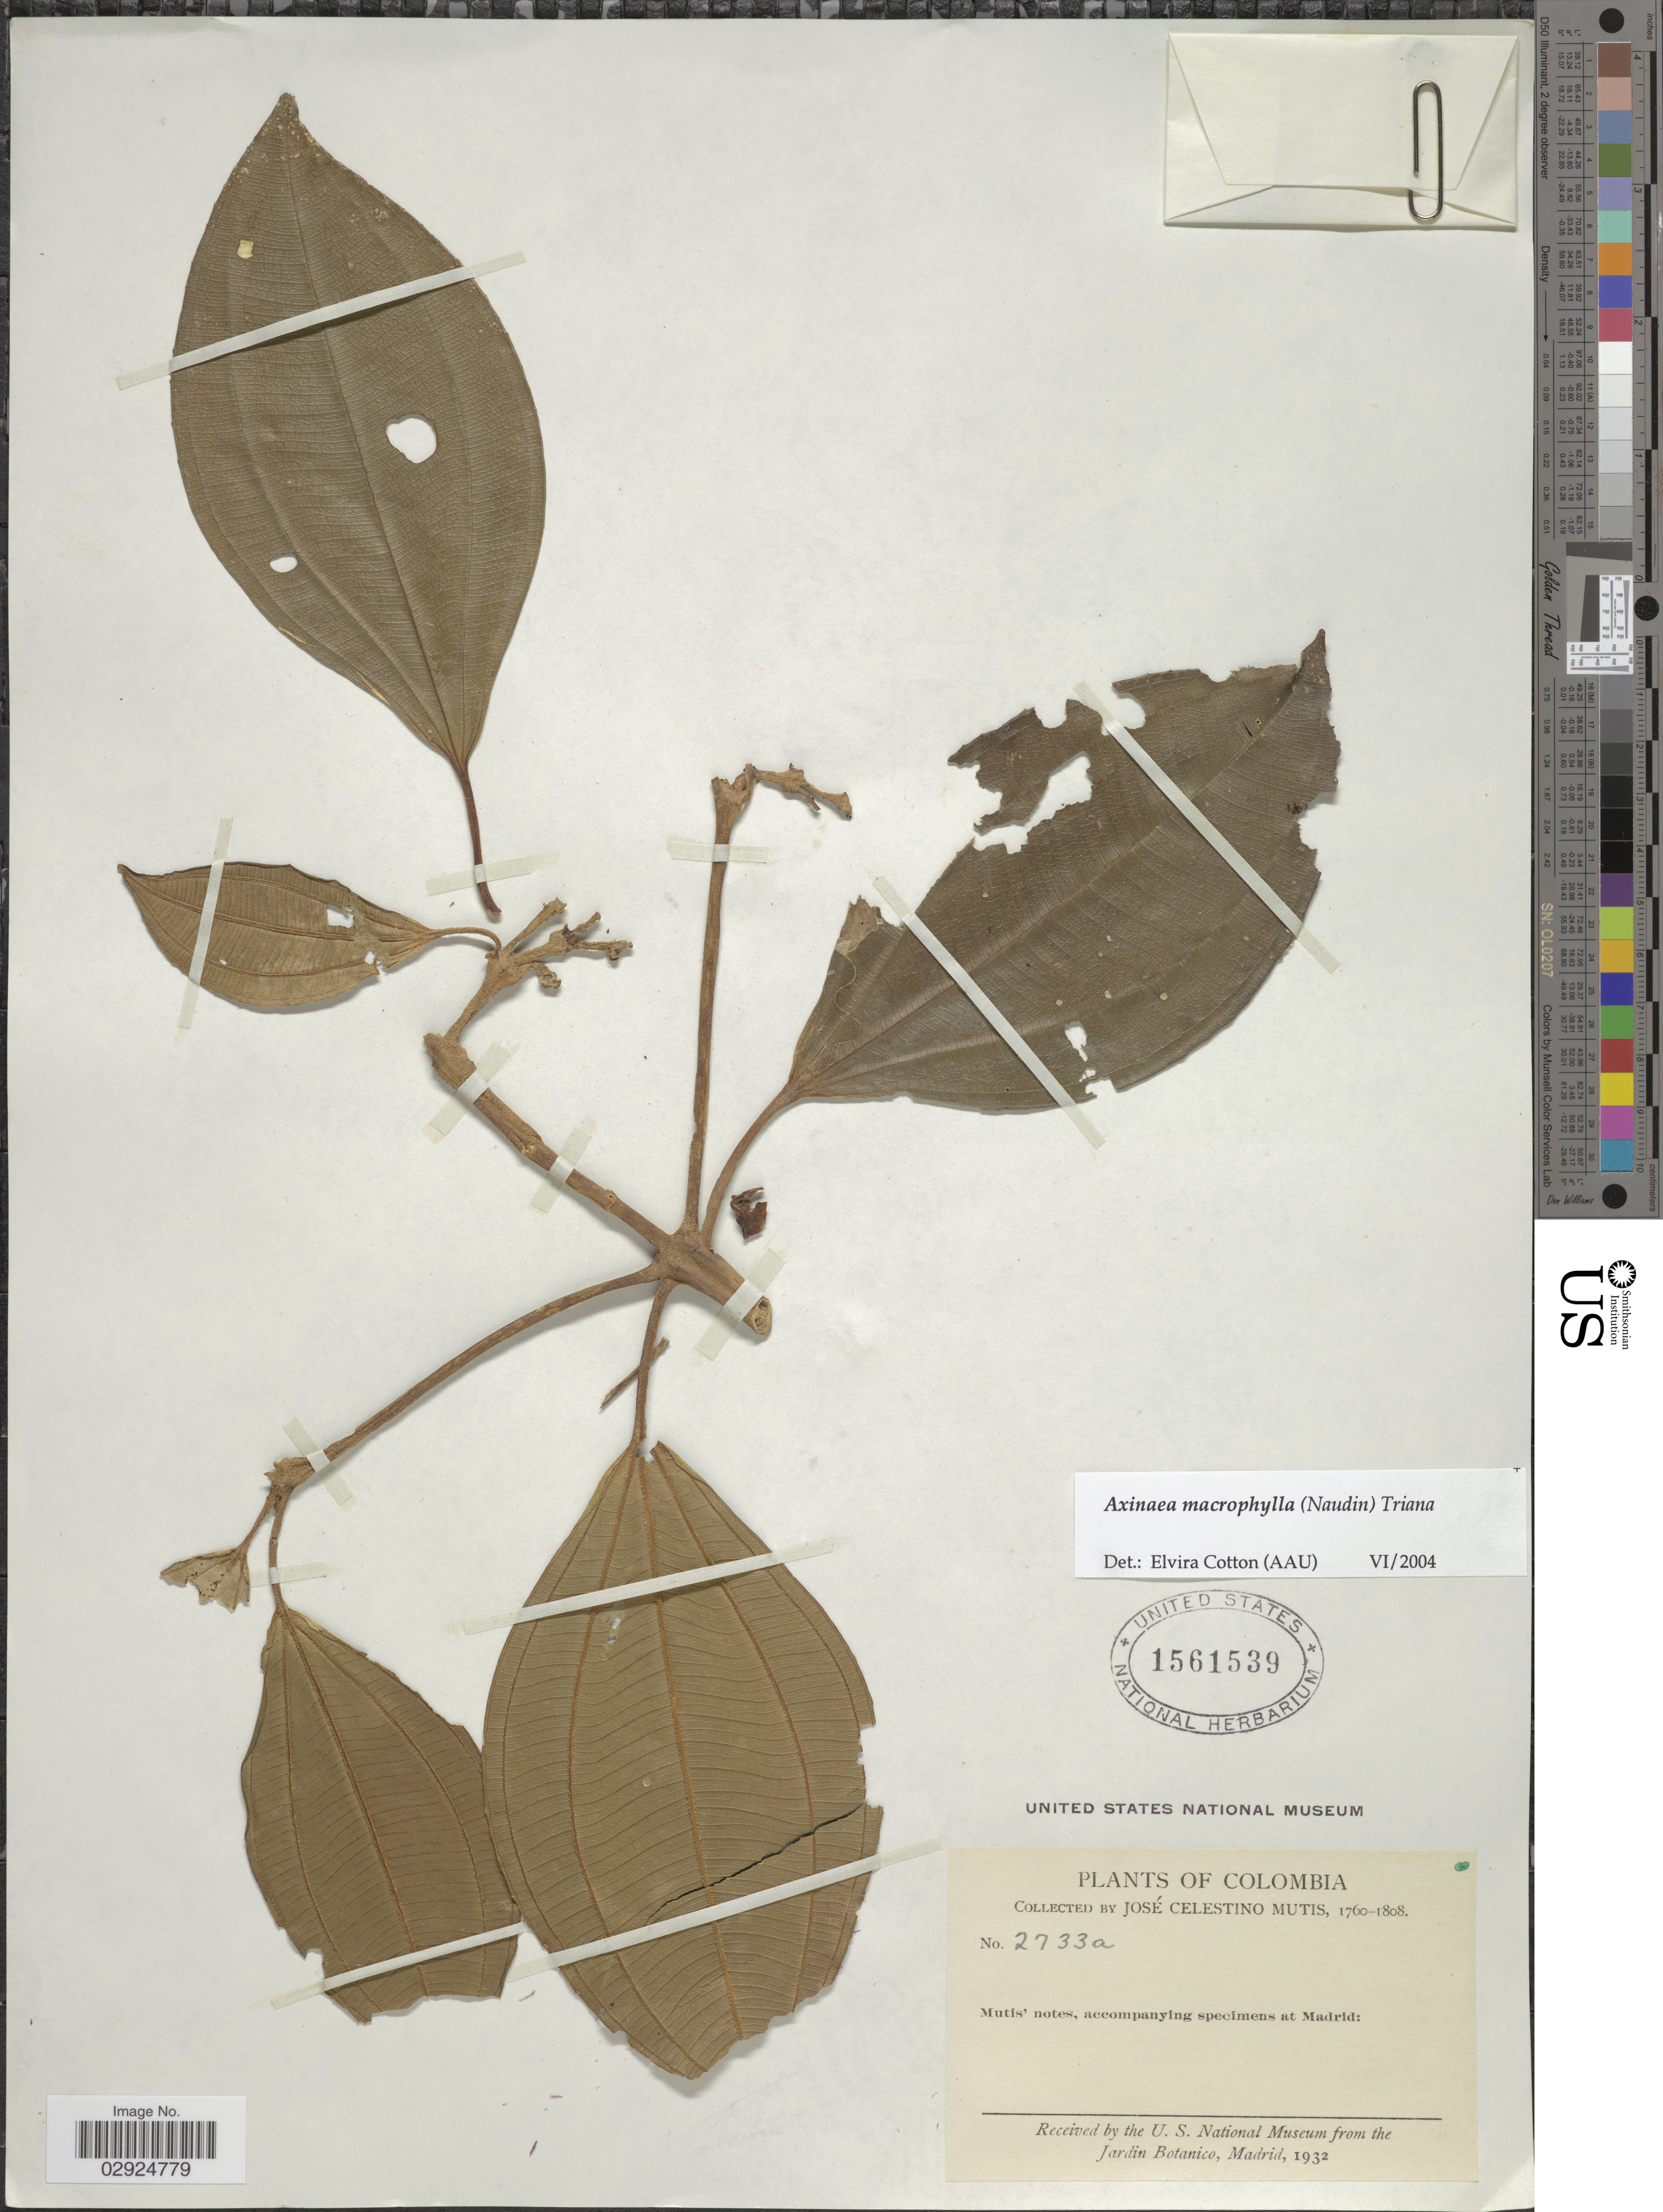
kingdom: Plantae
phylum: Tracheophyta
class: Magnoliopsida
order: Myrtales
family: Melastomataceae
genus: Axinaea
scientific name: Axinaea macrophylla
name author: (Naudin) Triana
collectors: J. C. B. Mutis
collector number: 2733a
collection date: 1760/1808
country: Colombia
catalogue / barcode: US 1561539